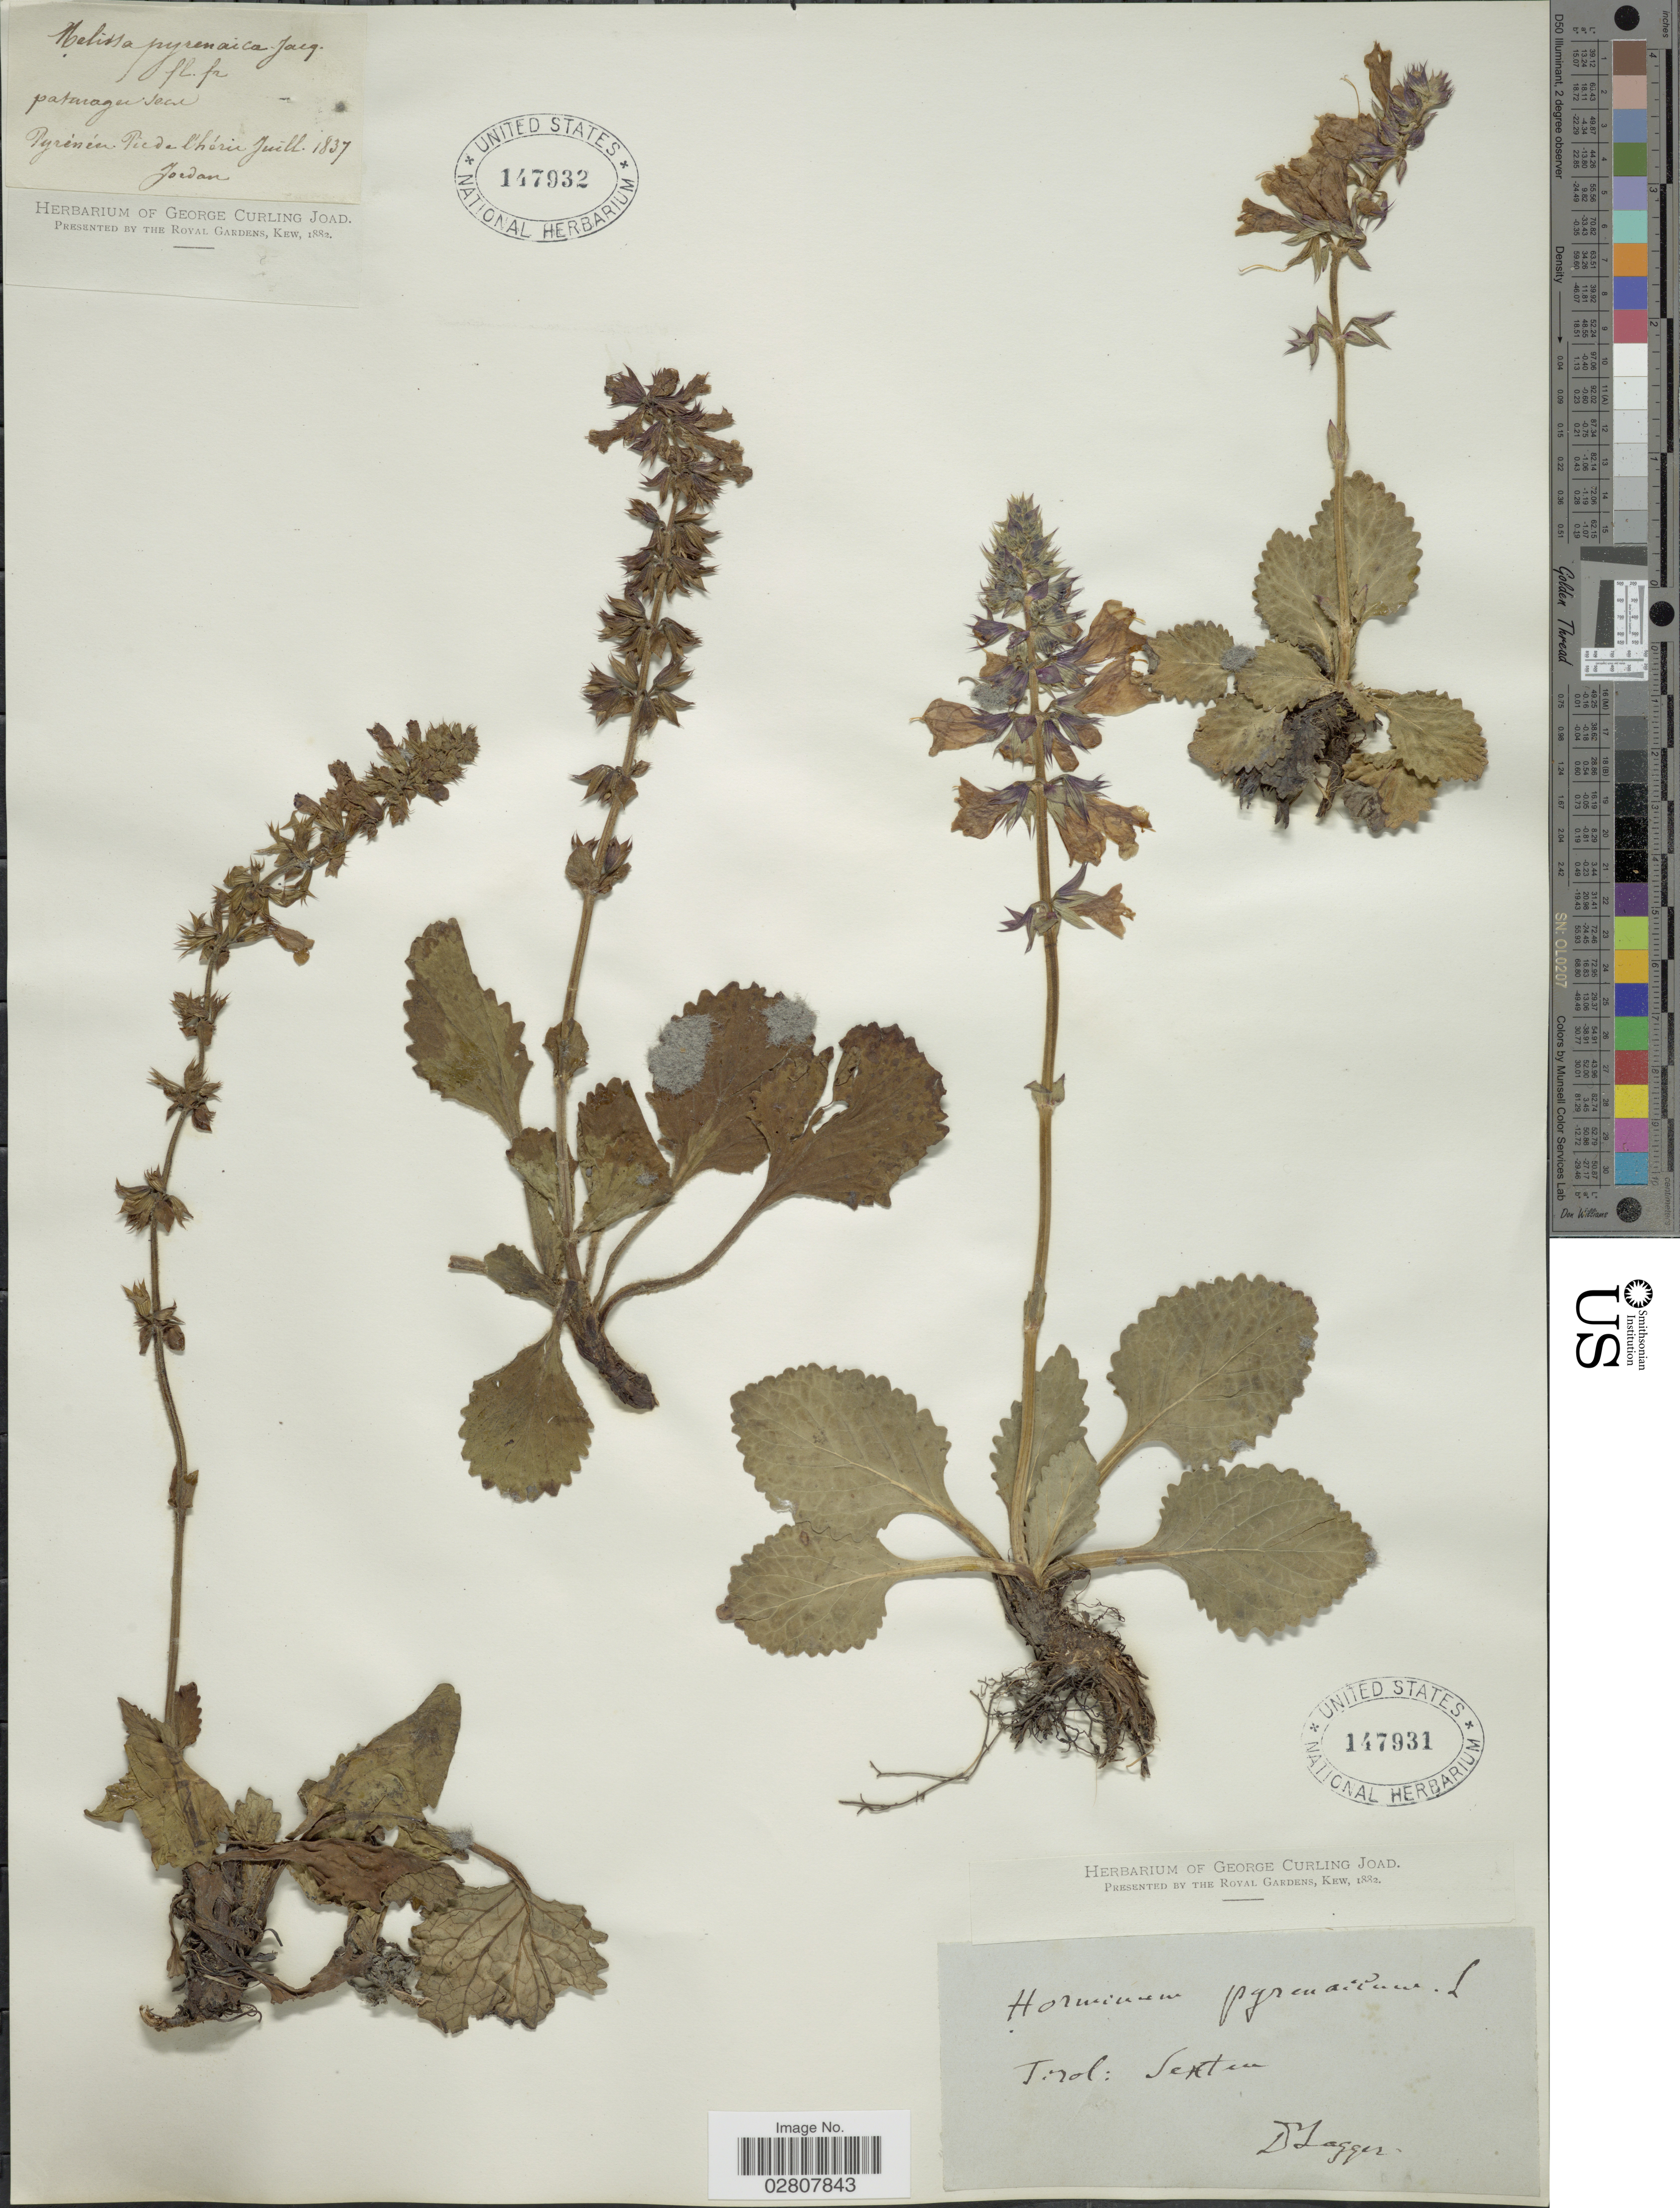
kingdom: Plantae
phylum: Tracheophyta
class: Magnoliopsida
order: Lamiales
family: Lamiaceae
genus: Horminum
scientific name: Horminum pyrenaicum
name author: L.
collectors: -. Jordan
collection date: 1837-07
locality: Pyrénées. Piede Chérie.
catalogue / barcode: US 147932